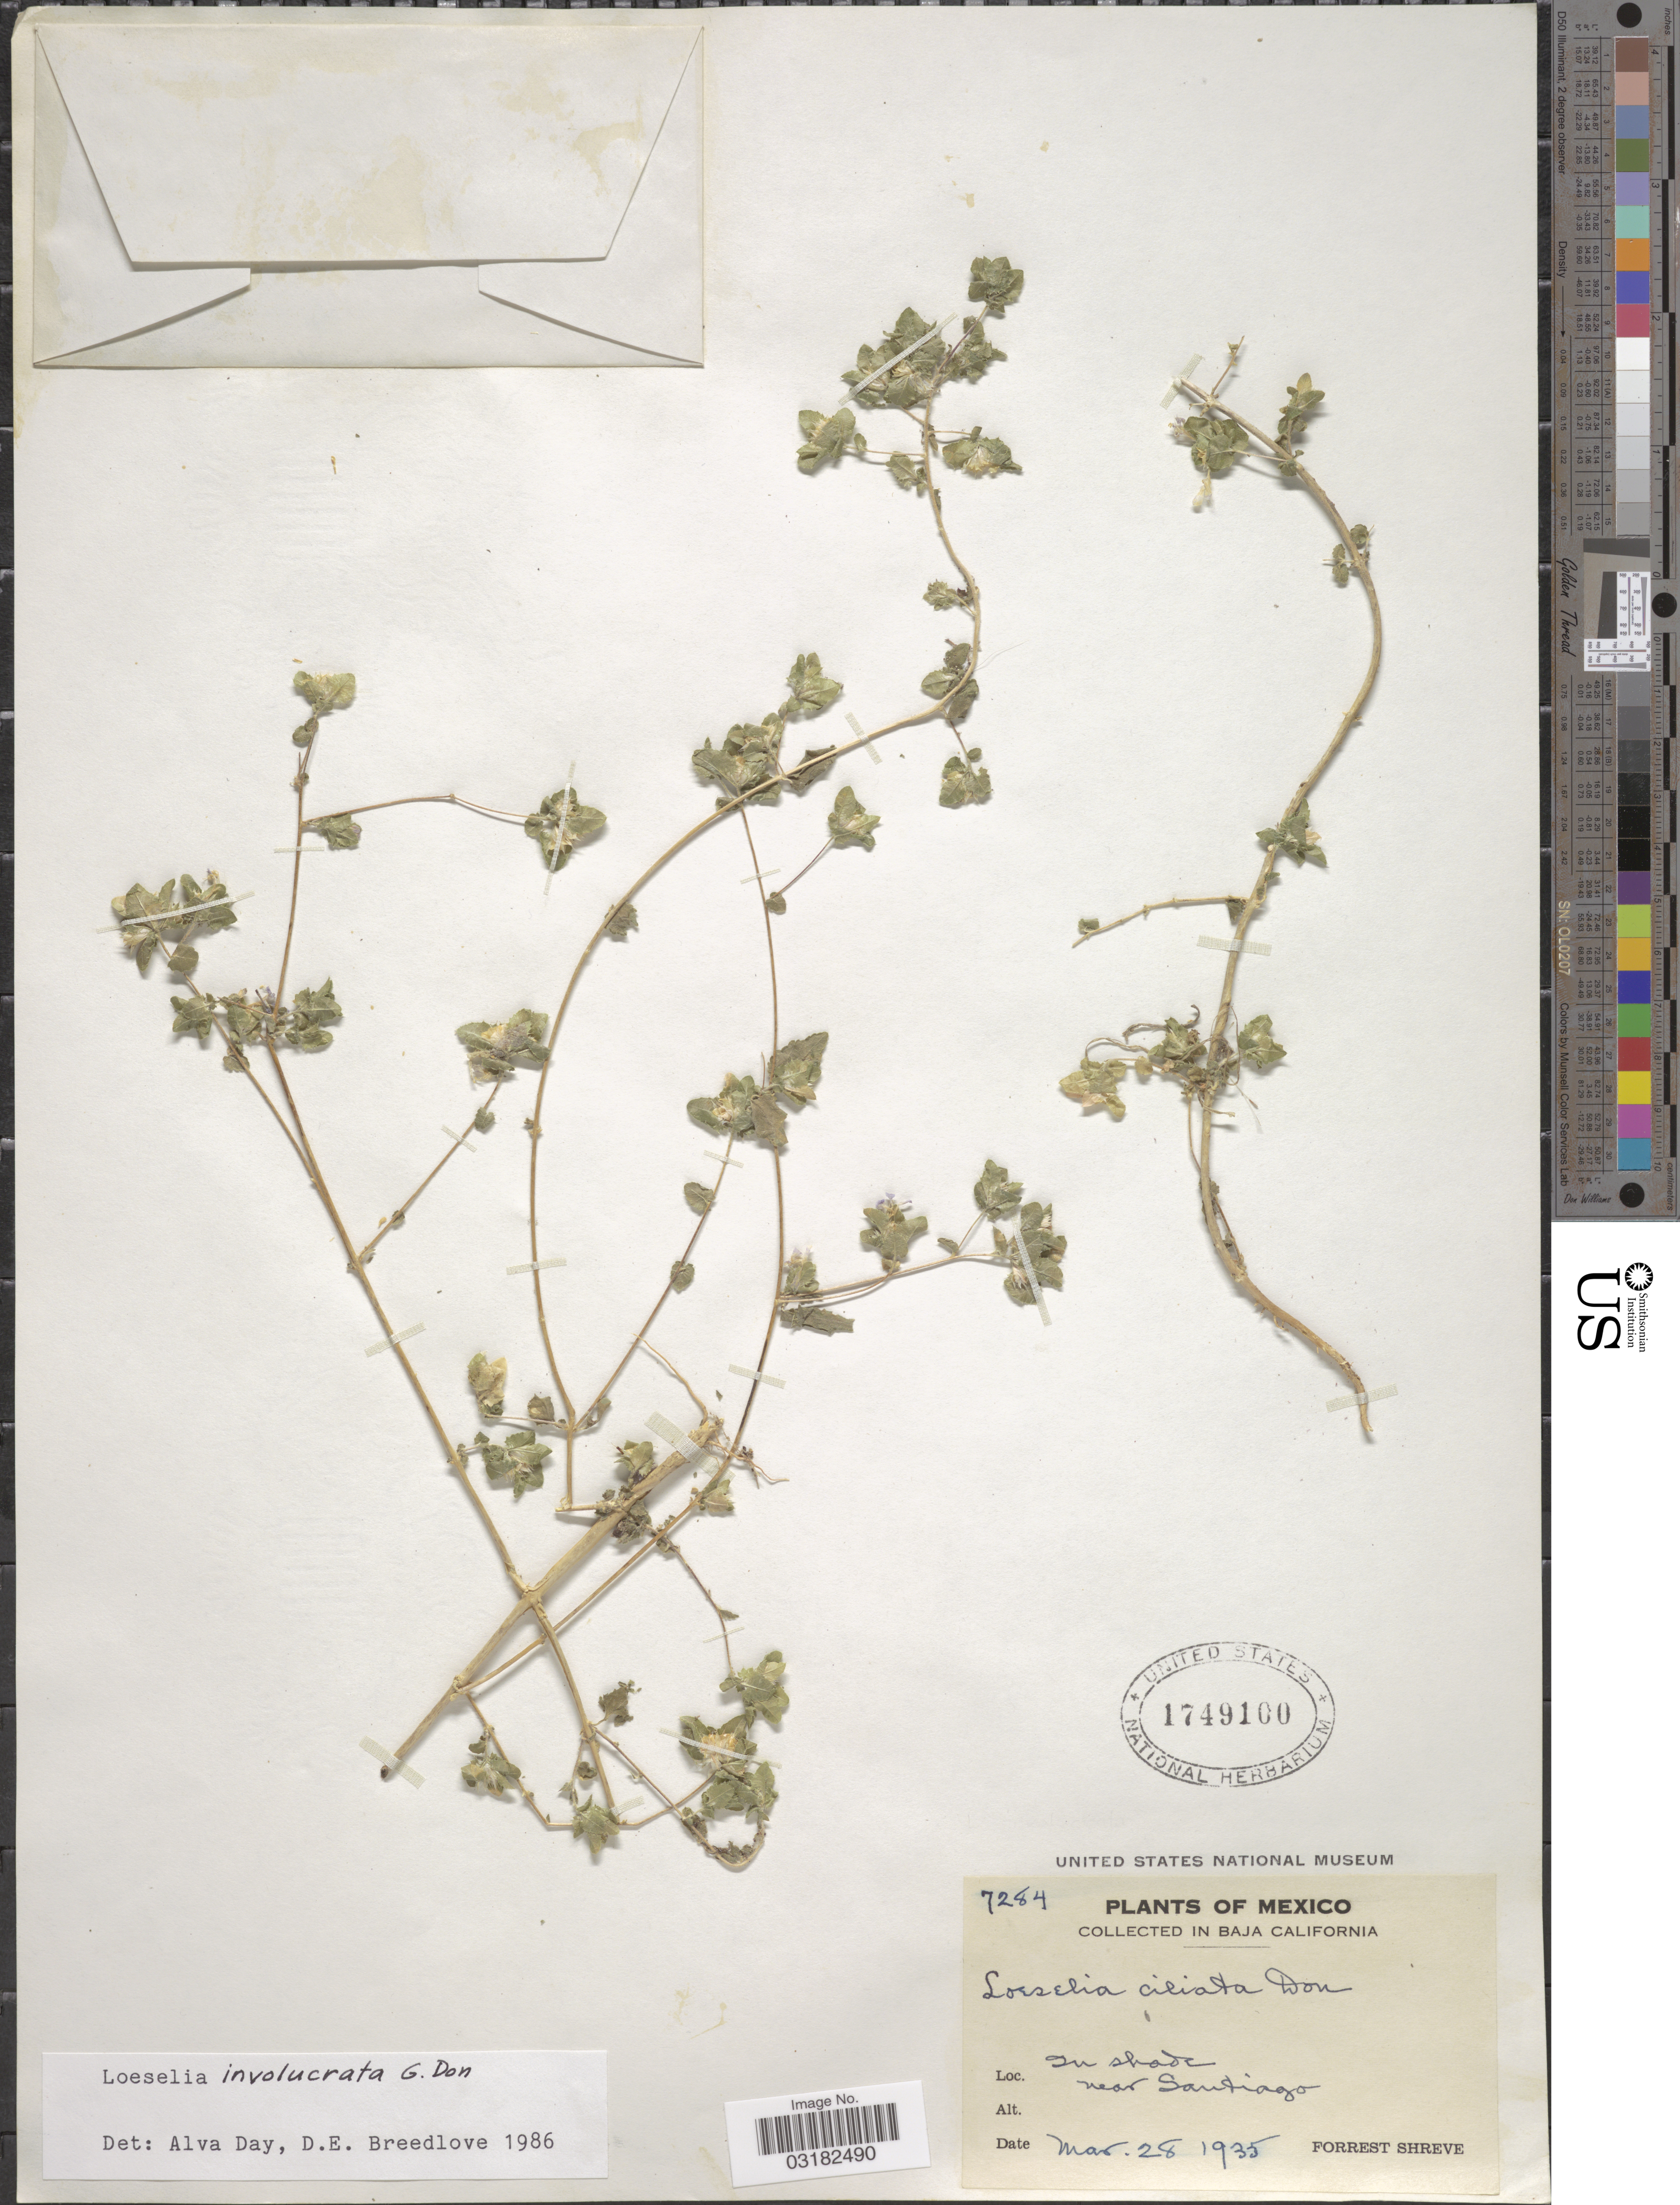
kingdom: Plantae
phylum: Tracheophyta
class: Magnoliopsida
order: Ericales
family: Polemoniaceae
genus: Loeselia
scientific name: Loeselia involucrata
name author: G. Don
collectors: F. Shreve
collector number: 7284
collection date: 1935-03-28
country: Mexico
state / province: Baja California Sur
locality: Near Santiago.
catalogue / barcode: US 1749100